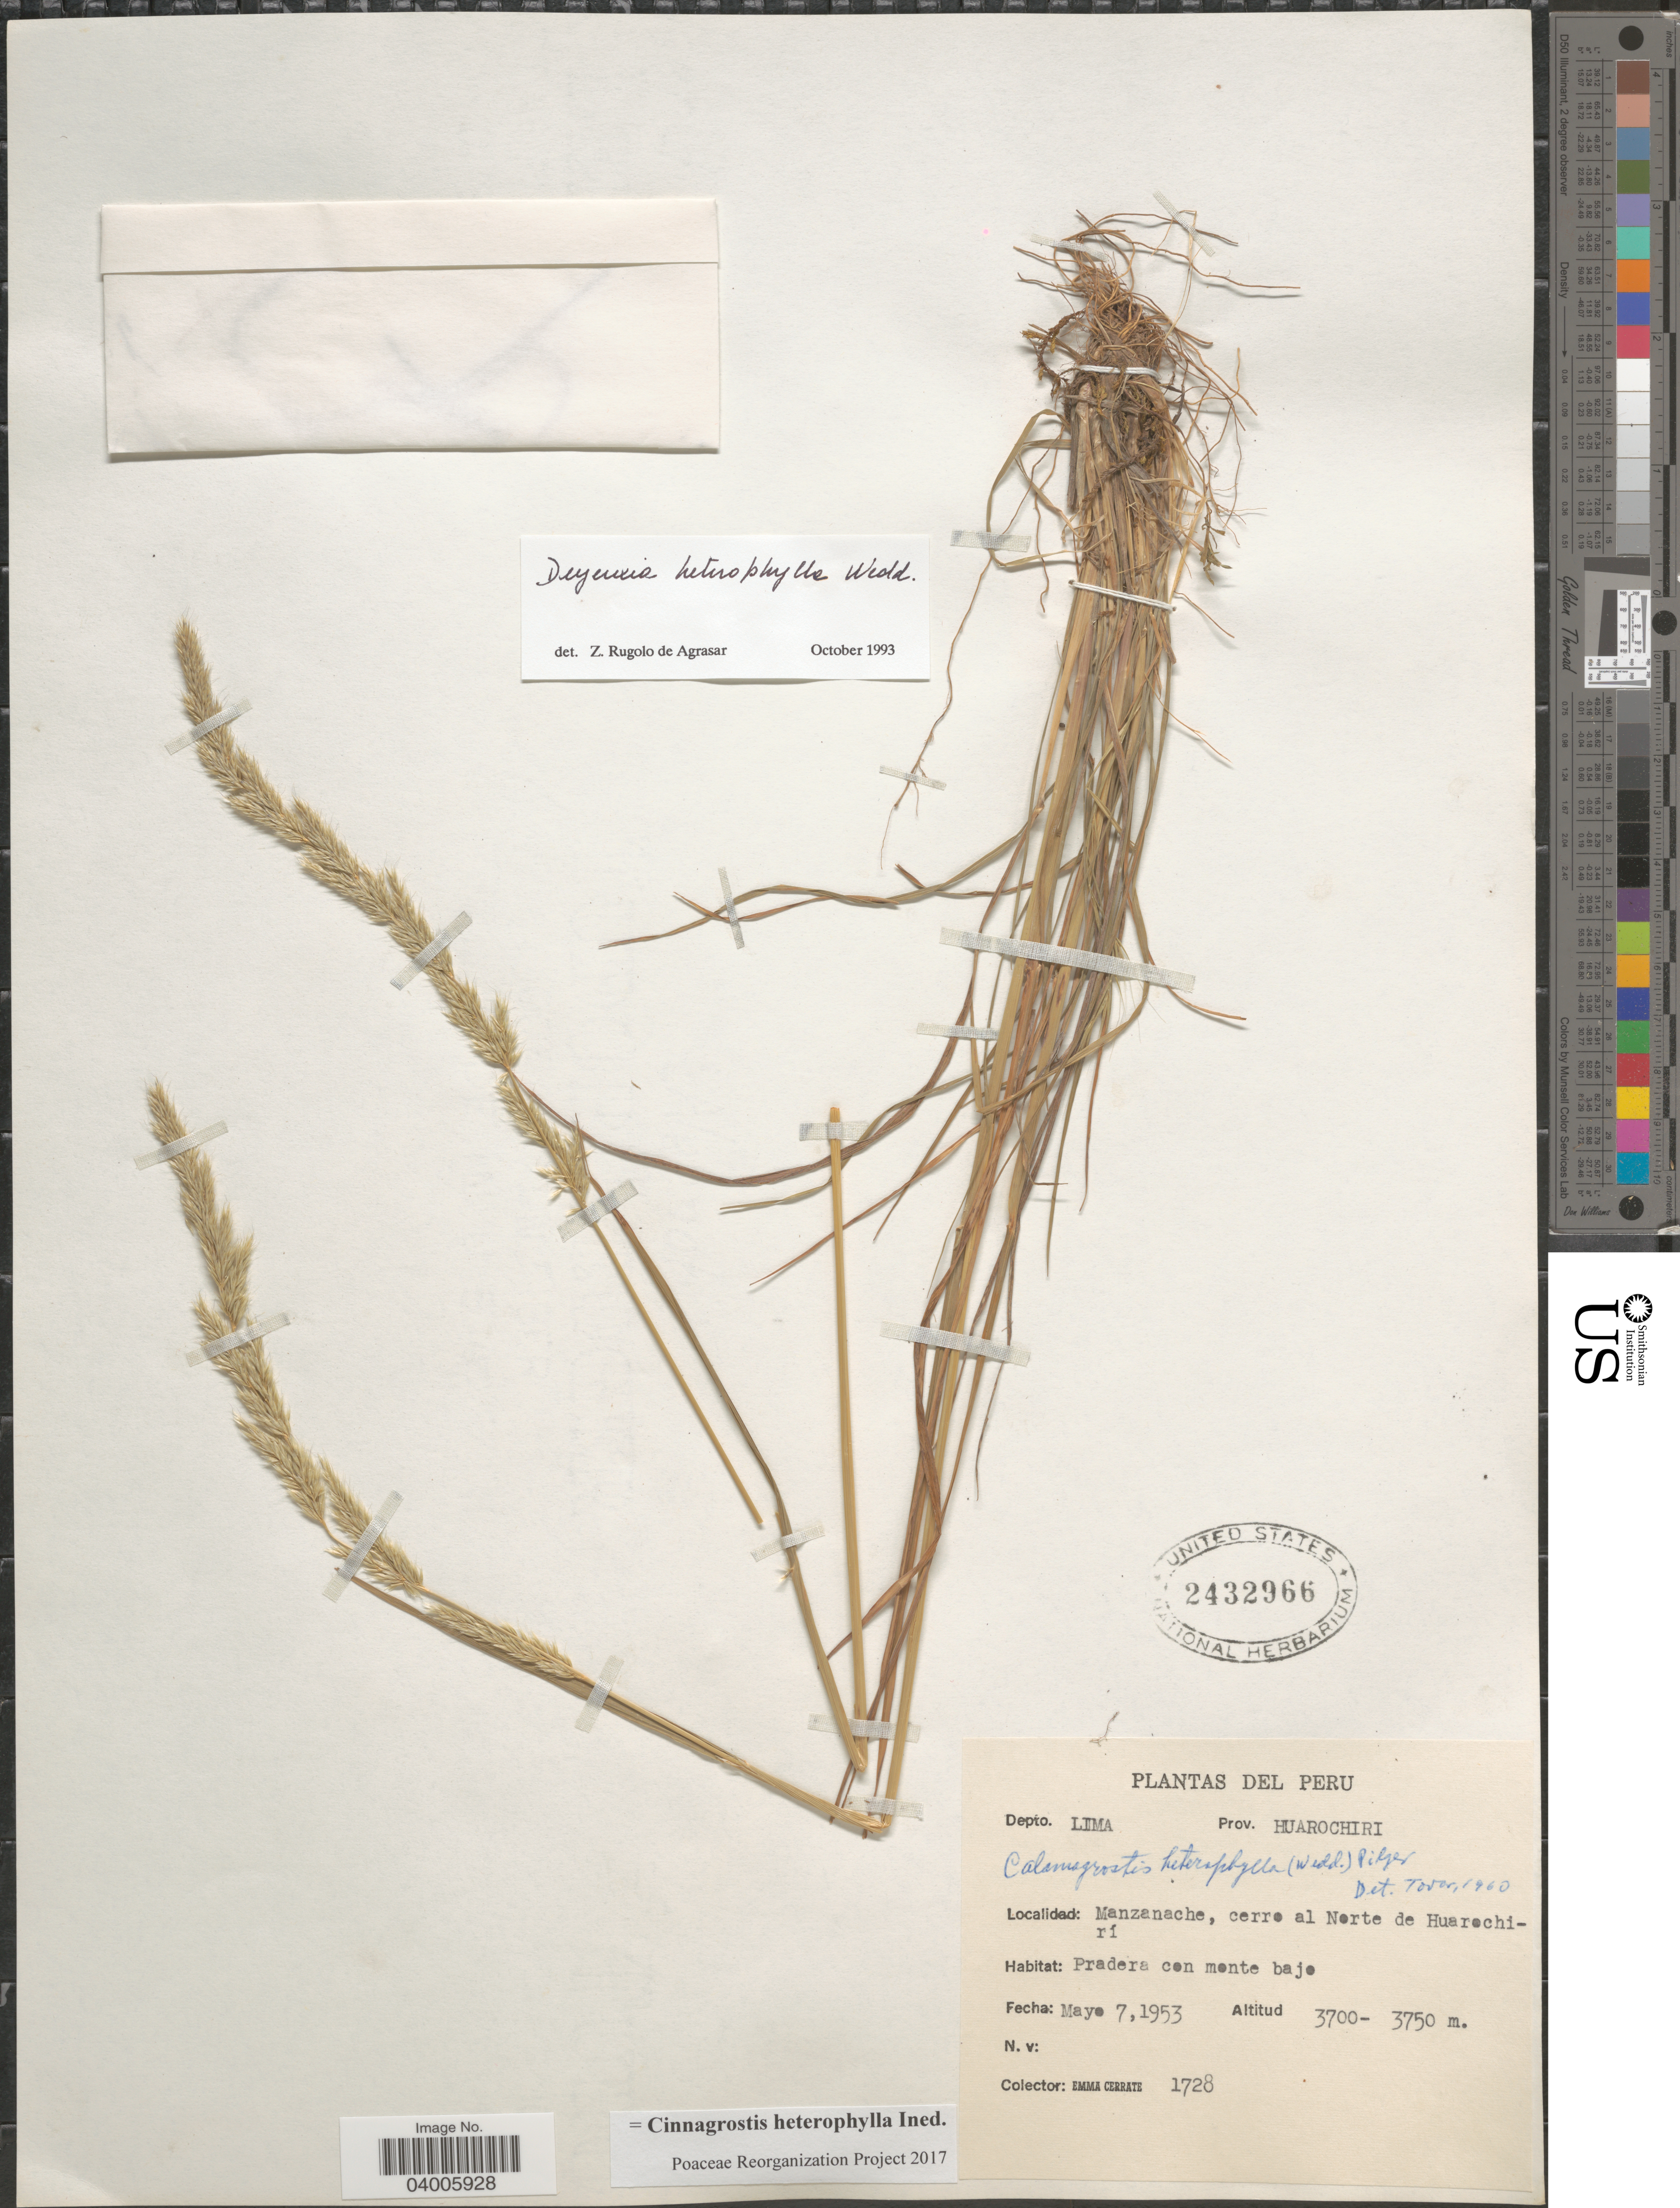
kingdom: Plantae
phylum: Tracheophyta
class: Liliopsida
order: Poales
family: Poaceae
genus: Cinnagrostis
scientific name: Cinnagrostis heterophylla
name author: (Wedd.) P.M. Peterson et al.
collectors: E. Cerrate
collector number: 1728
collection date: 1953-05-07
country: Peru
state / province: Lima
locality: Depto. Lima. Prov. Huarochiri. Manzanache, cerro al Norte de Huarochirí.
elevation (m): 3700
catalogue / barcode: US 2432966